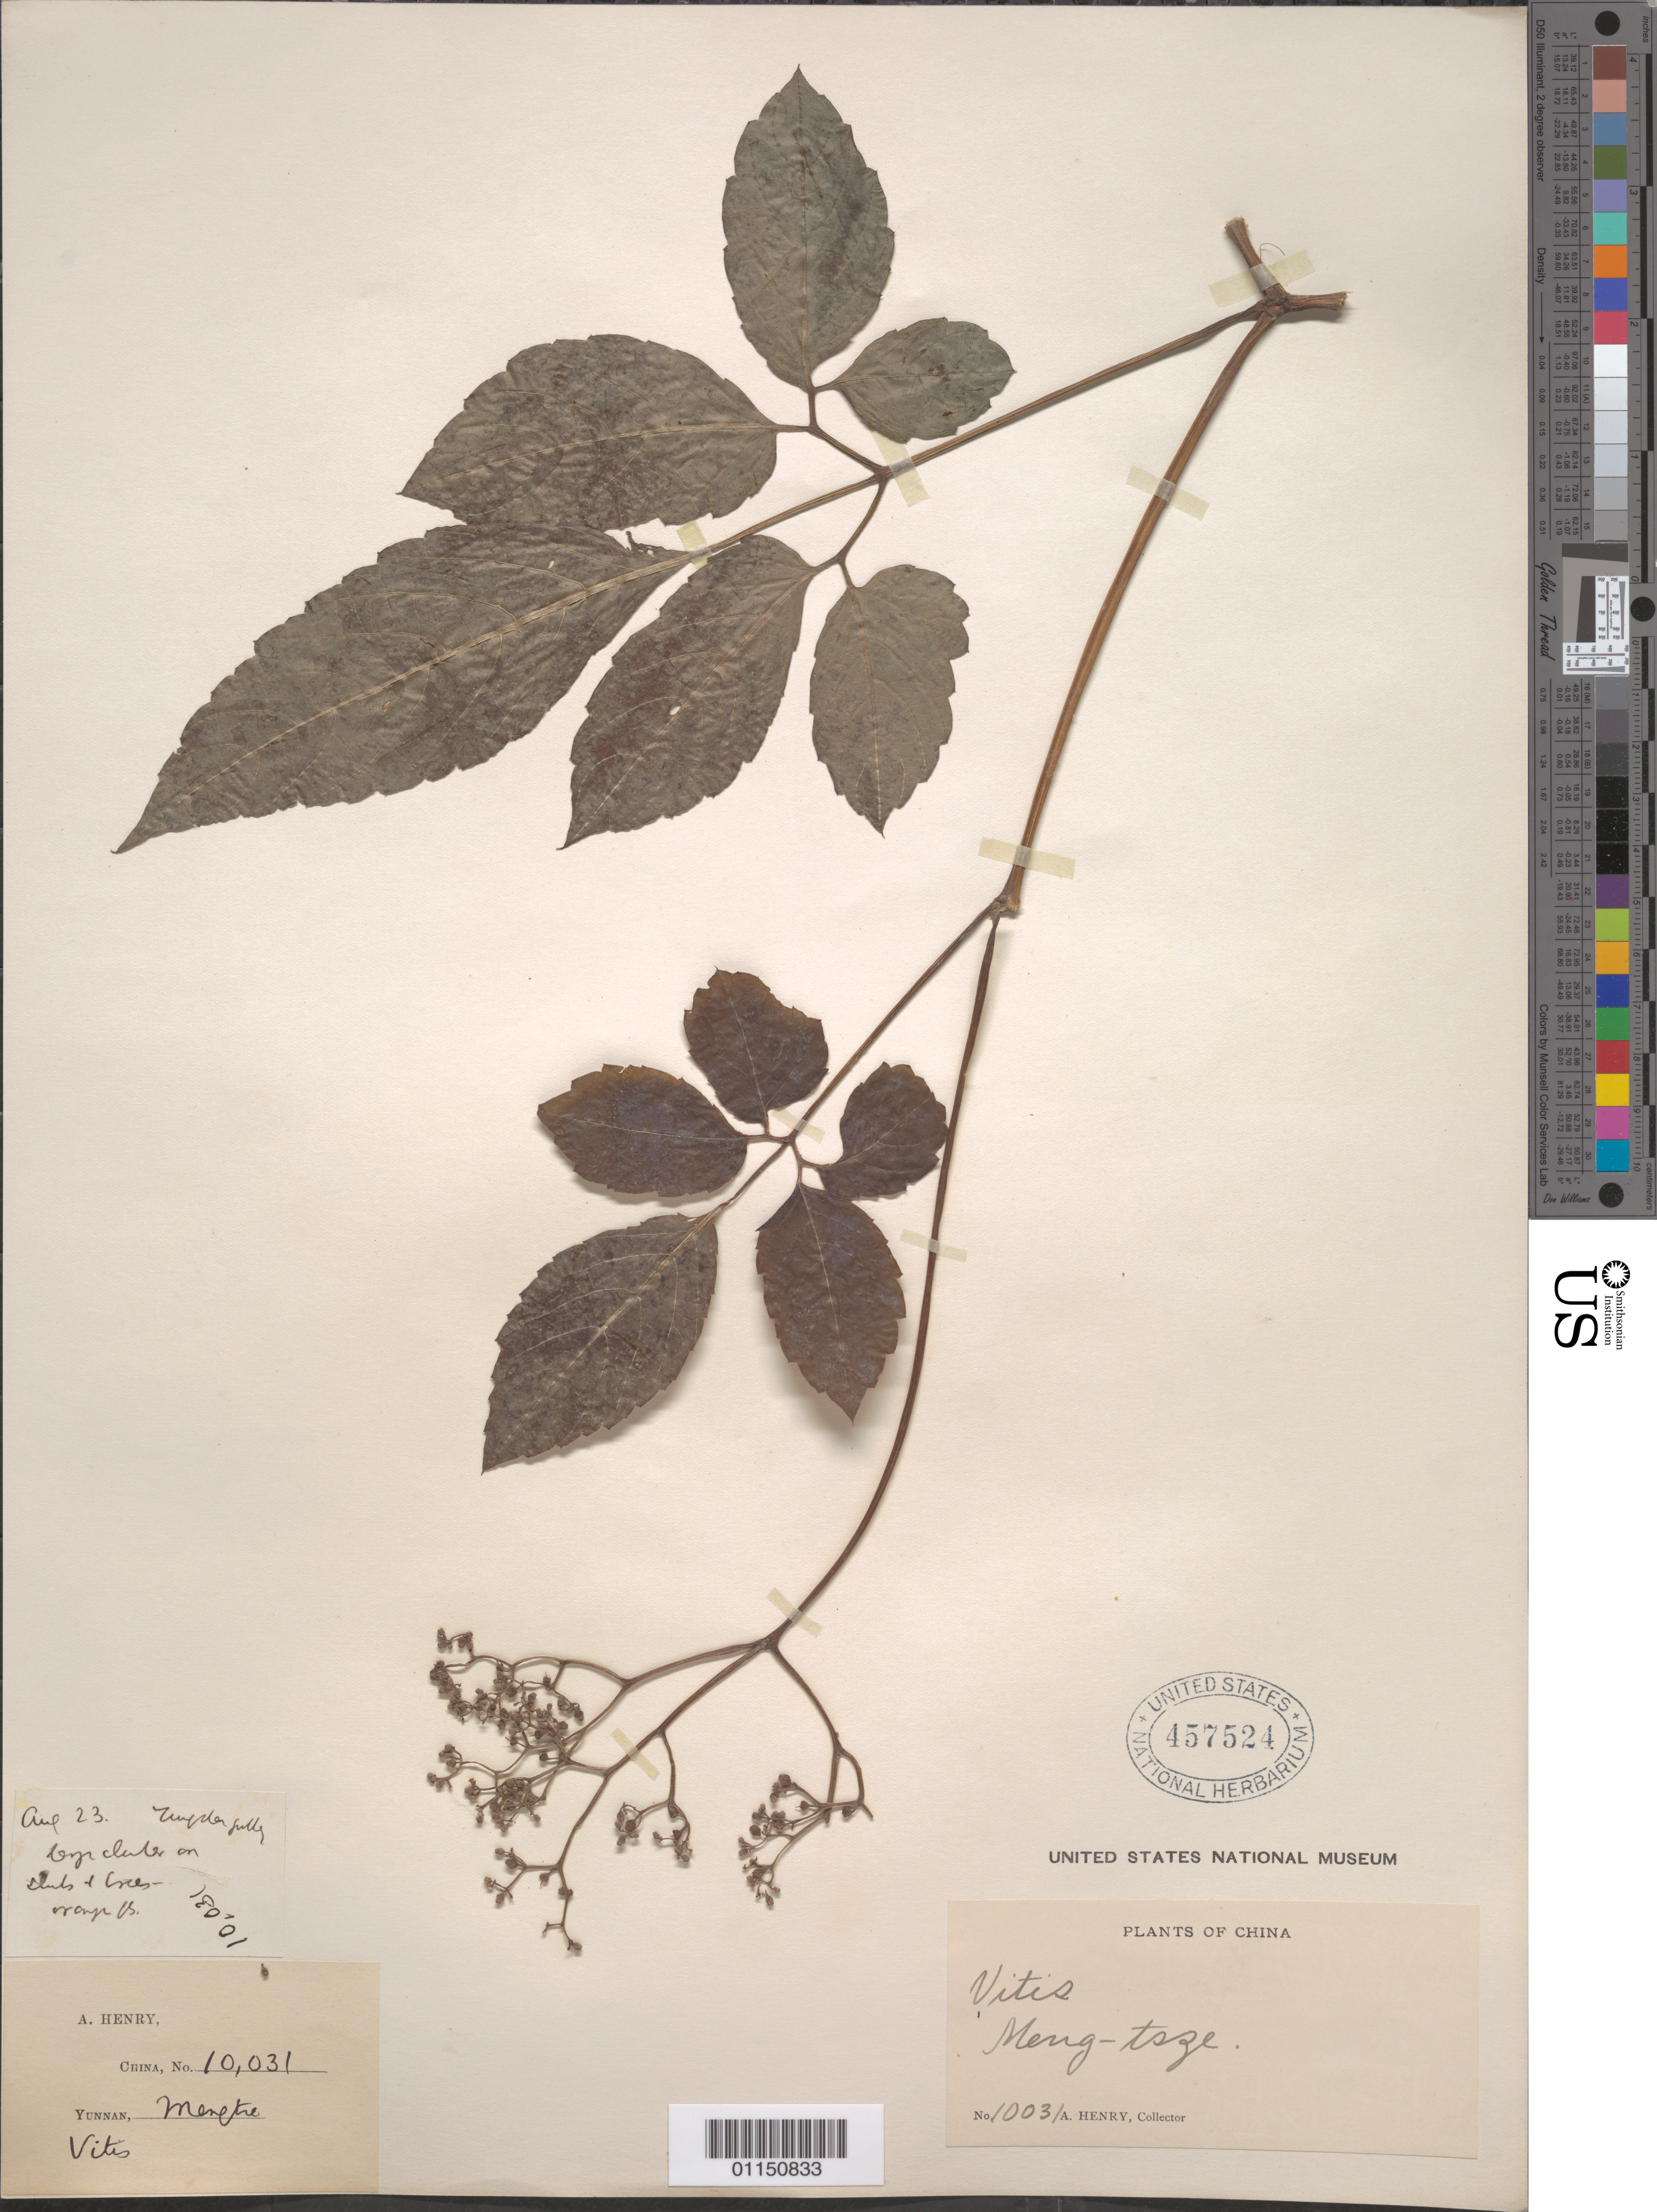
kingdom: Plantae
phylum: Tracheophyta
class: Magnoliopsida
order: Vitales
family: Vitaceae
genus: Tetrastigma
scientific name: Tetrastigma sp.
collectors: A. Henry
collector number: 10031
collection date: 1880/1920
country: China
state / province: Yunnan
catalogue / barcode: US 457524